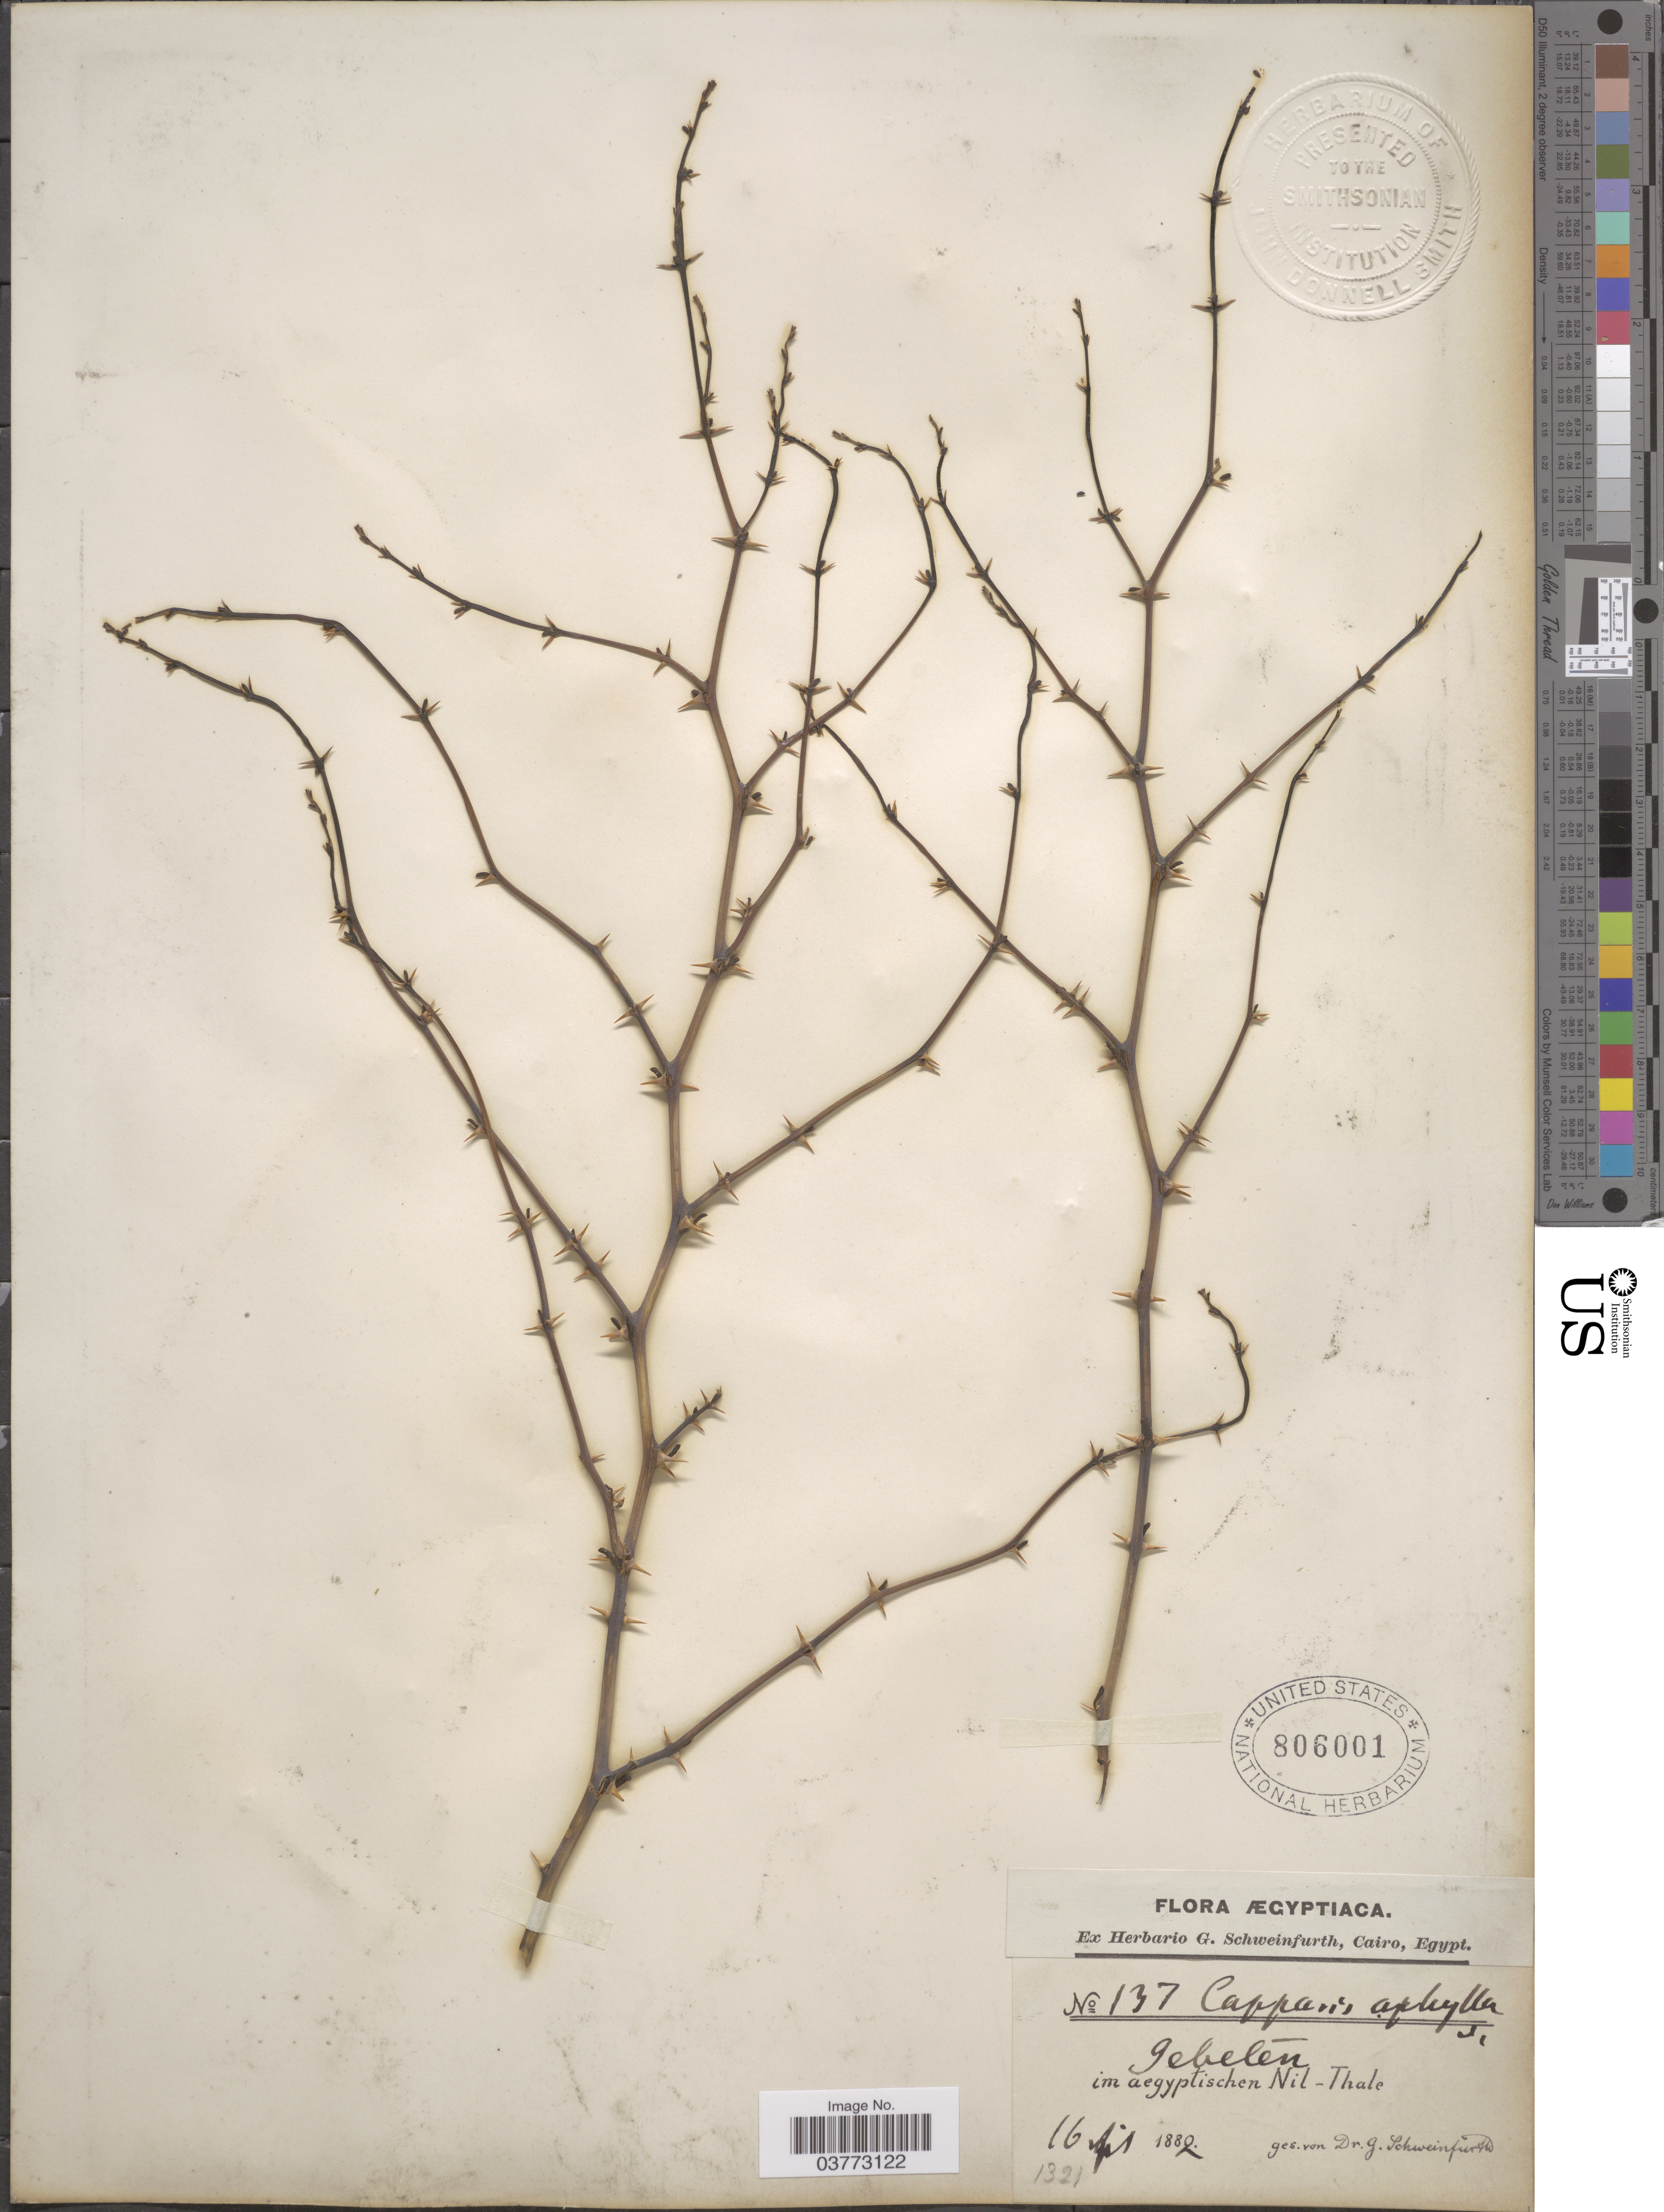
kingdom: Plantae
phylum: Tracheophyta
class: Magnoliopsida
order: Brassicales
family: Capparaceae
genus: Capparis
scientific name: Capparis aphylla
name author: Roth ex Hayne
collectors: G. A. Schweinfurth (herbarium)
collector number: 137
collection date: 1882-04-16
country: Egypt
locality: Gebelen im aegyptischen Nil-Thale.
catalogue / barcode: US 806001